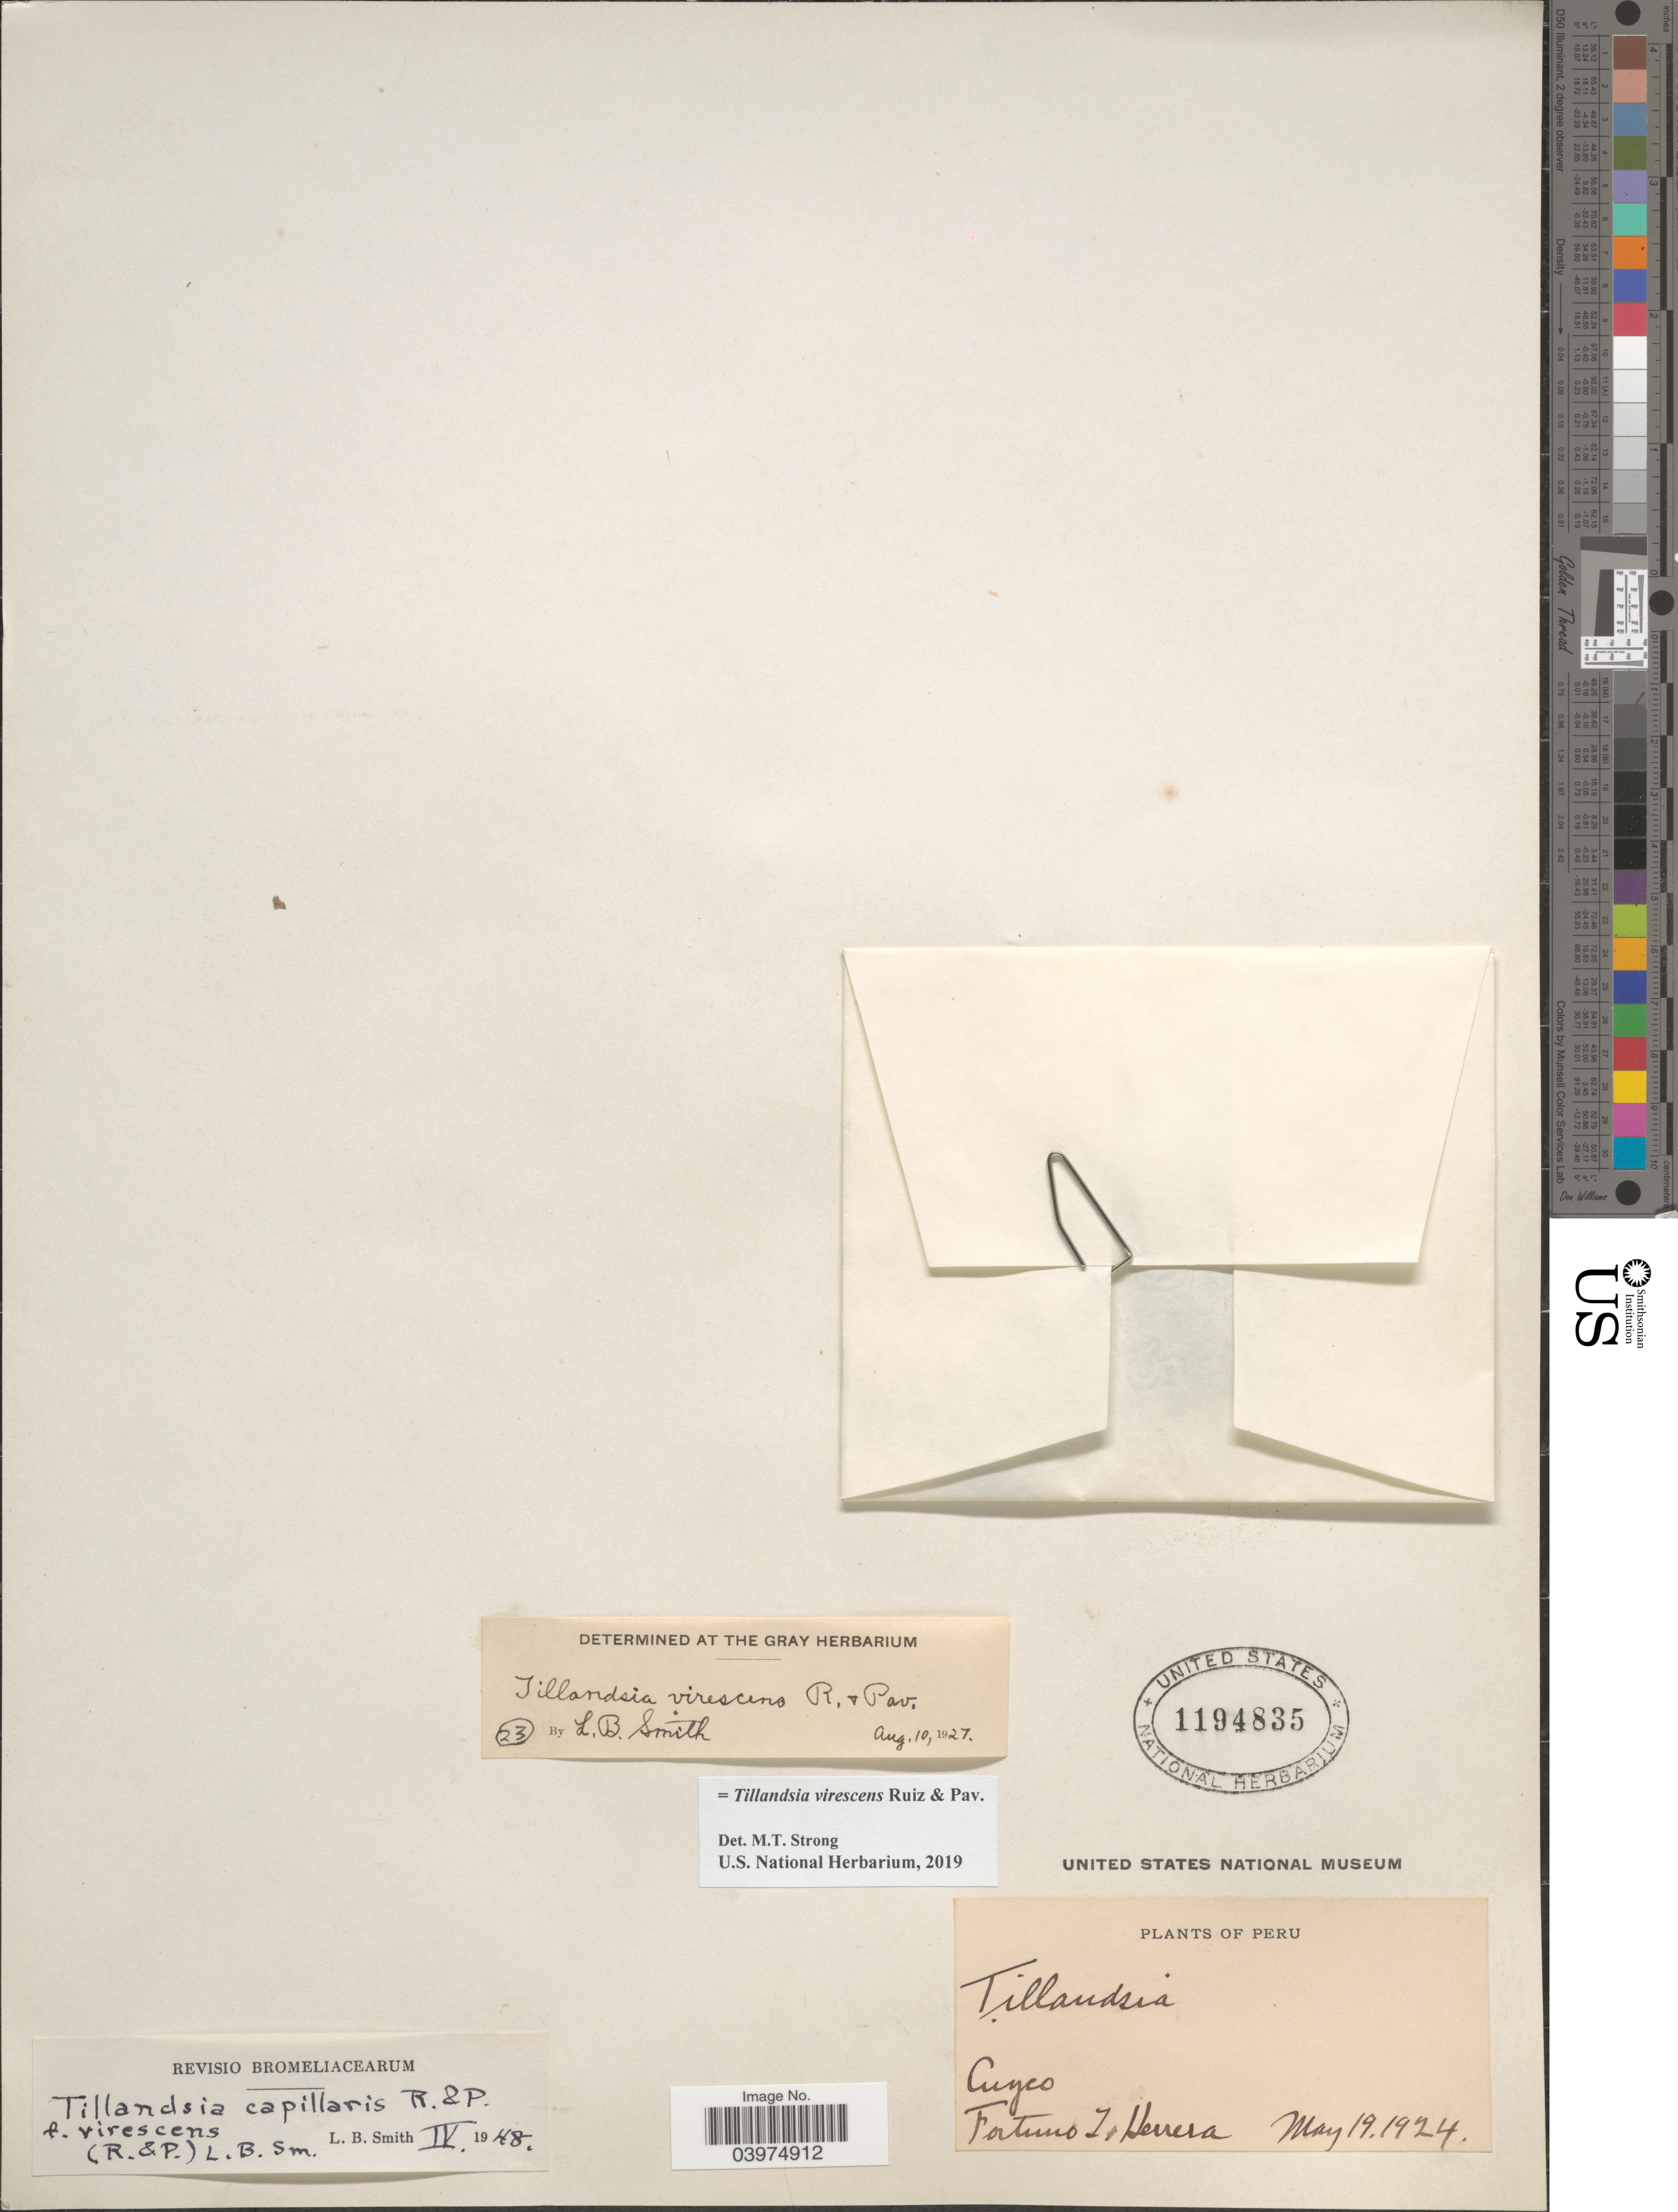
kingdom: Plantae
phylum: Tracheophyta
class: Liliopsida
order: Poales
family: Bromeliaceae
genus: Tillandsia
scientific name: Tillandsia virescens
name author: Ruiz & Pav.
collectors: F. L. Herrera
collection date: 1924-05-19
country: Peru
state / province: Cusco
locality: Cuzco.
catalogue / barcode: US 1194835